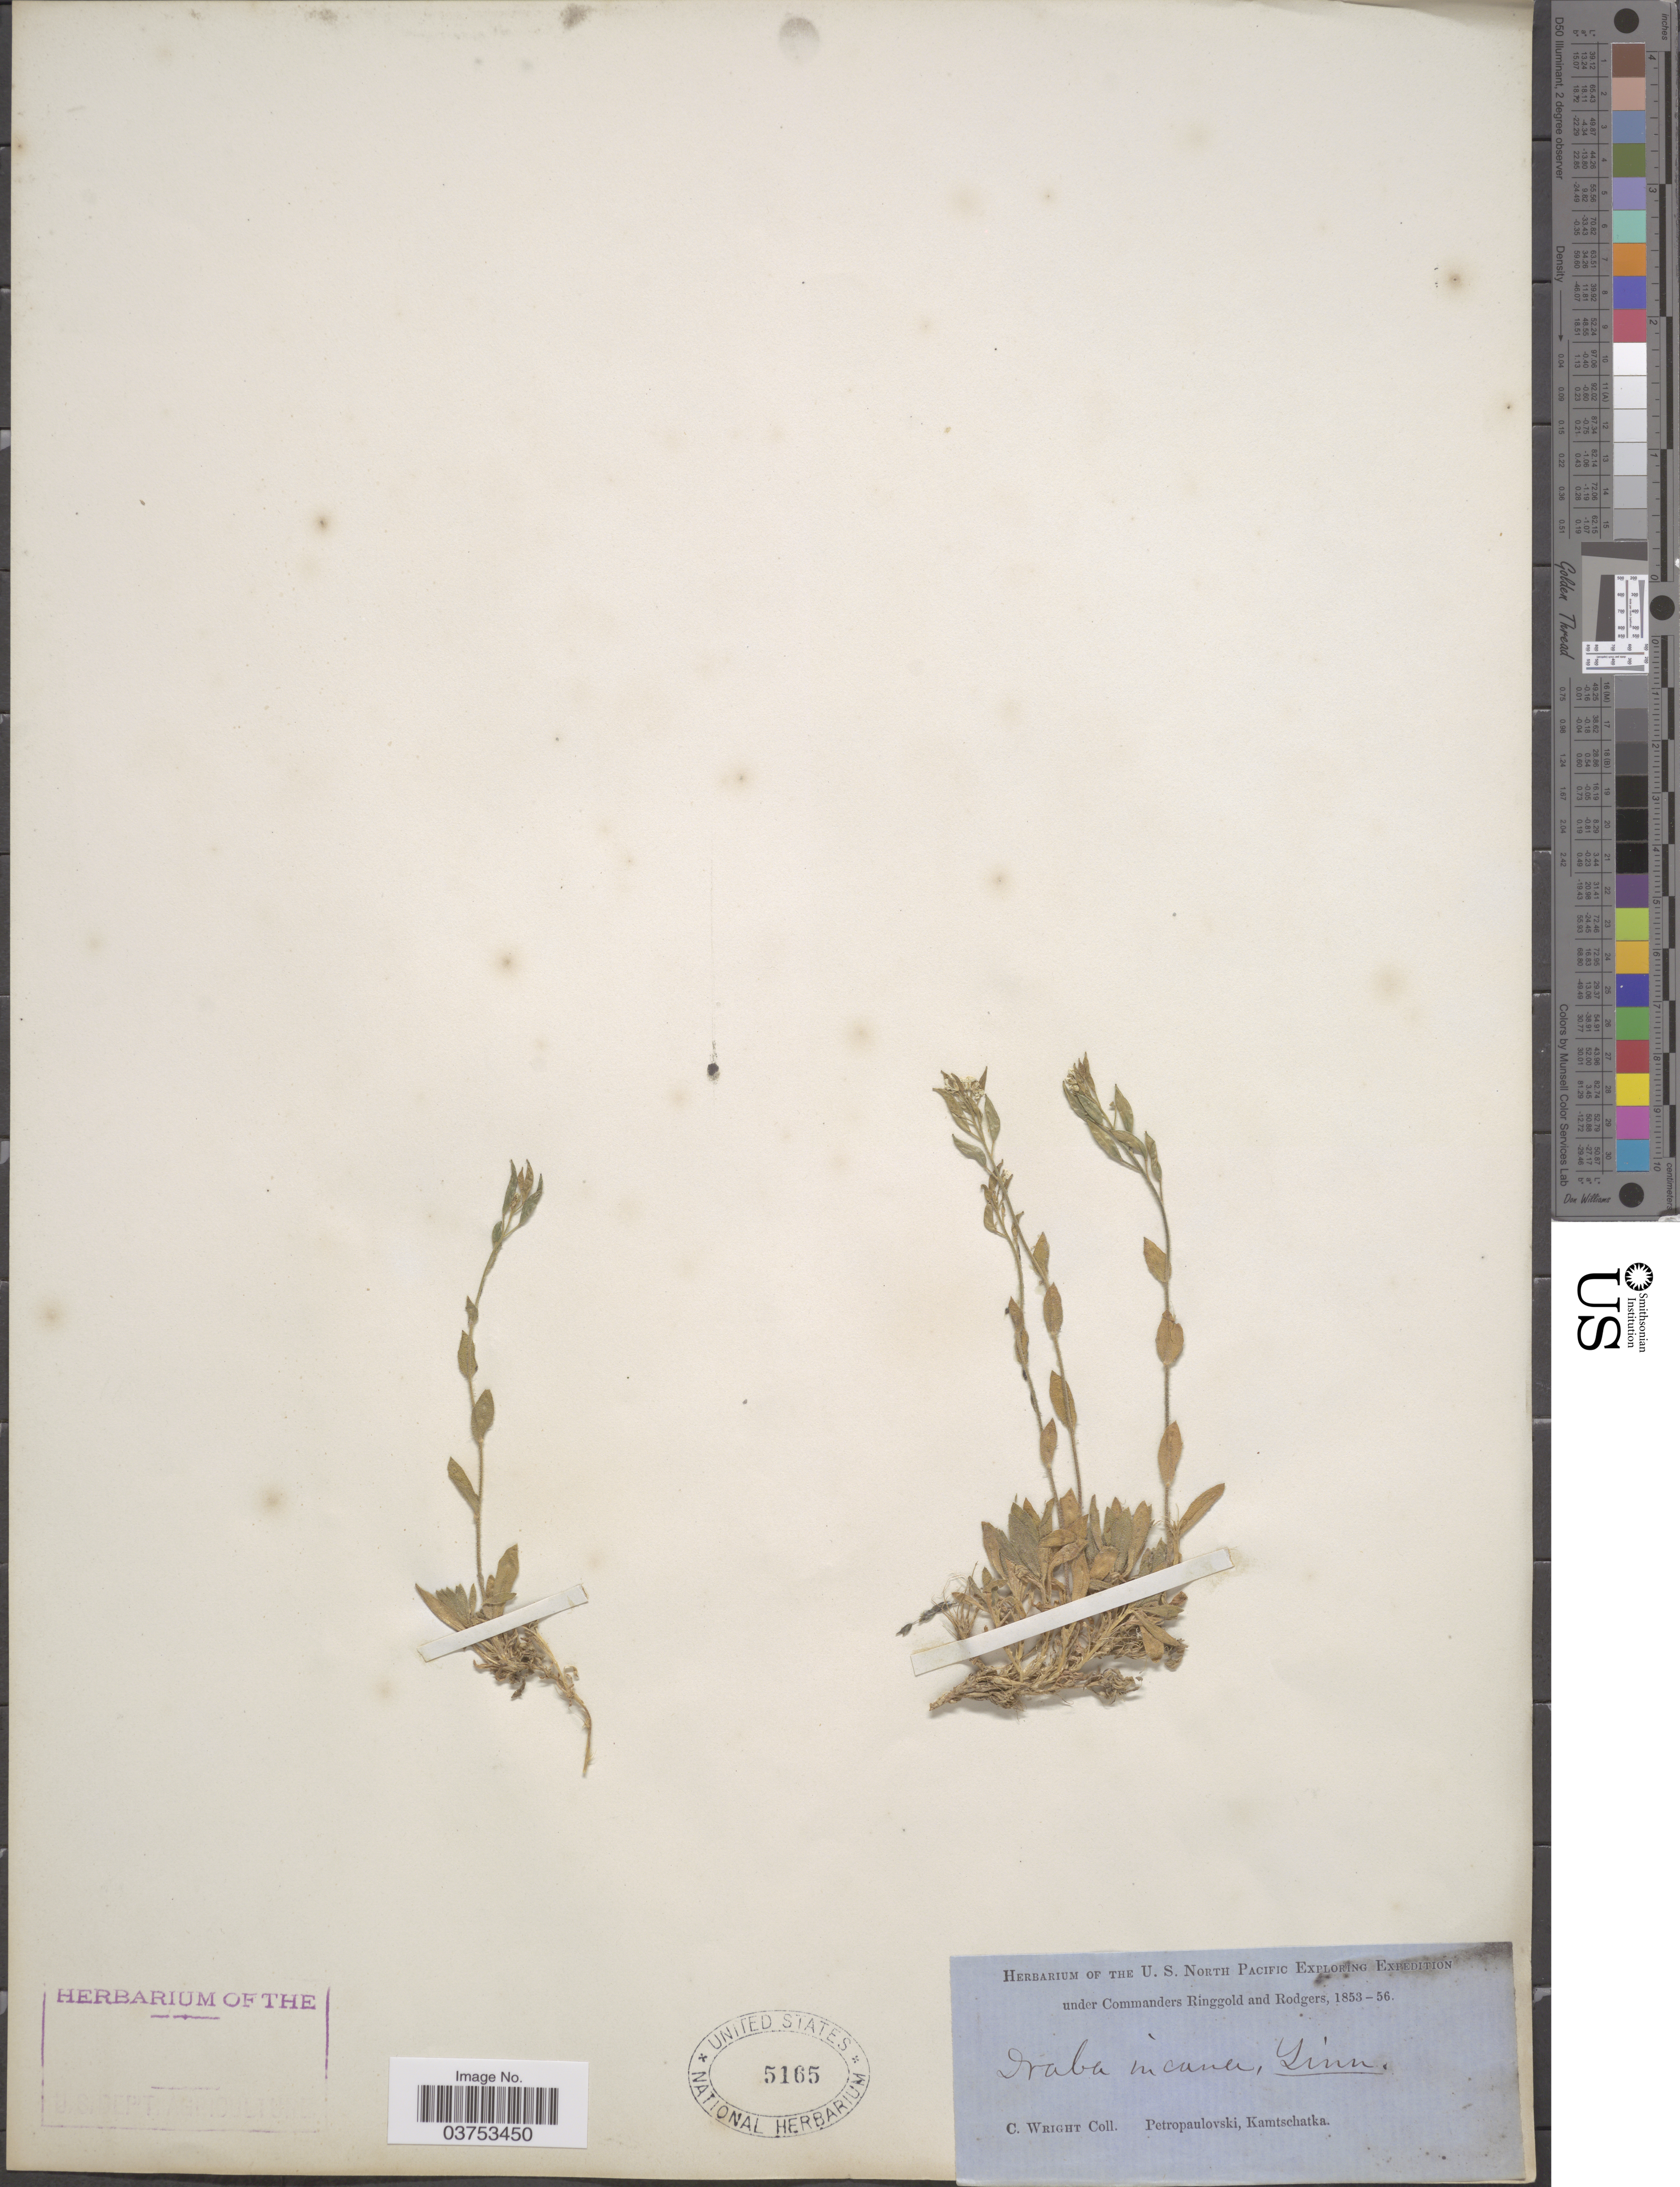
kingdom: Plantae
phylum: Tracheophyta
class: Magnoliopsida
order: Brassicales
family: Brassicaceae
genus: Draba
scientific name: Draba incana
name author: L.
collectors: C. Wright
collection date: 1853/1856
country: Russian Federation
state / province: Kamchatka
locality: Petropaulovski, Kamtschatka.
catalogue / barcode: US 5165